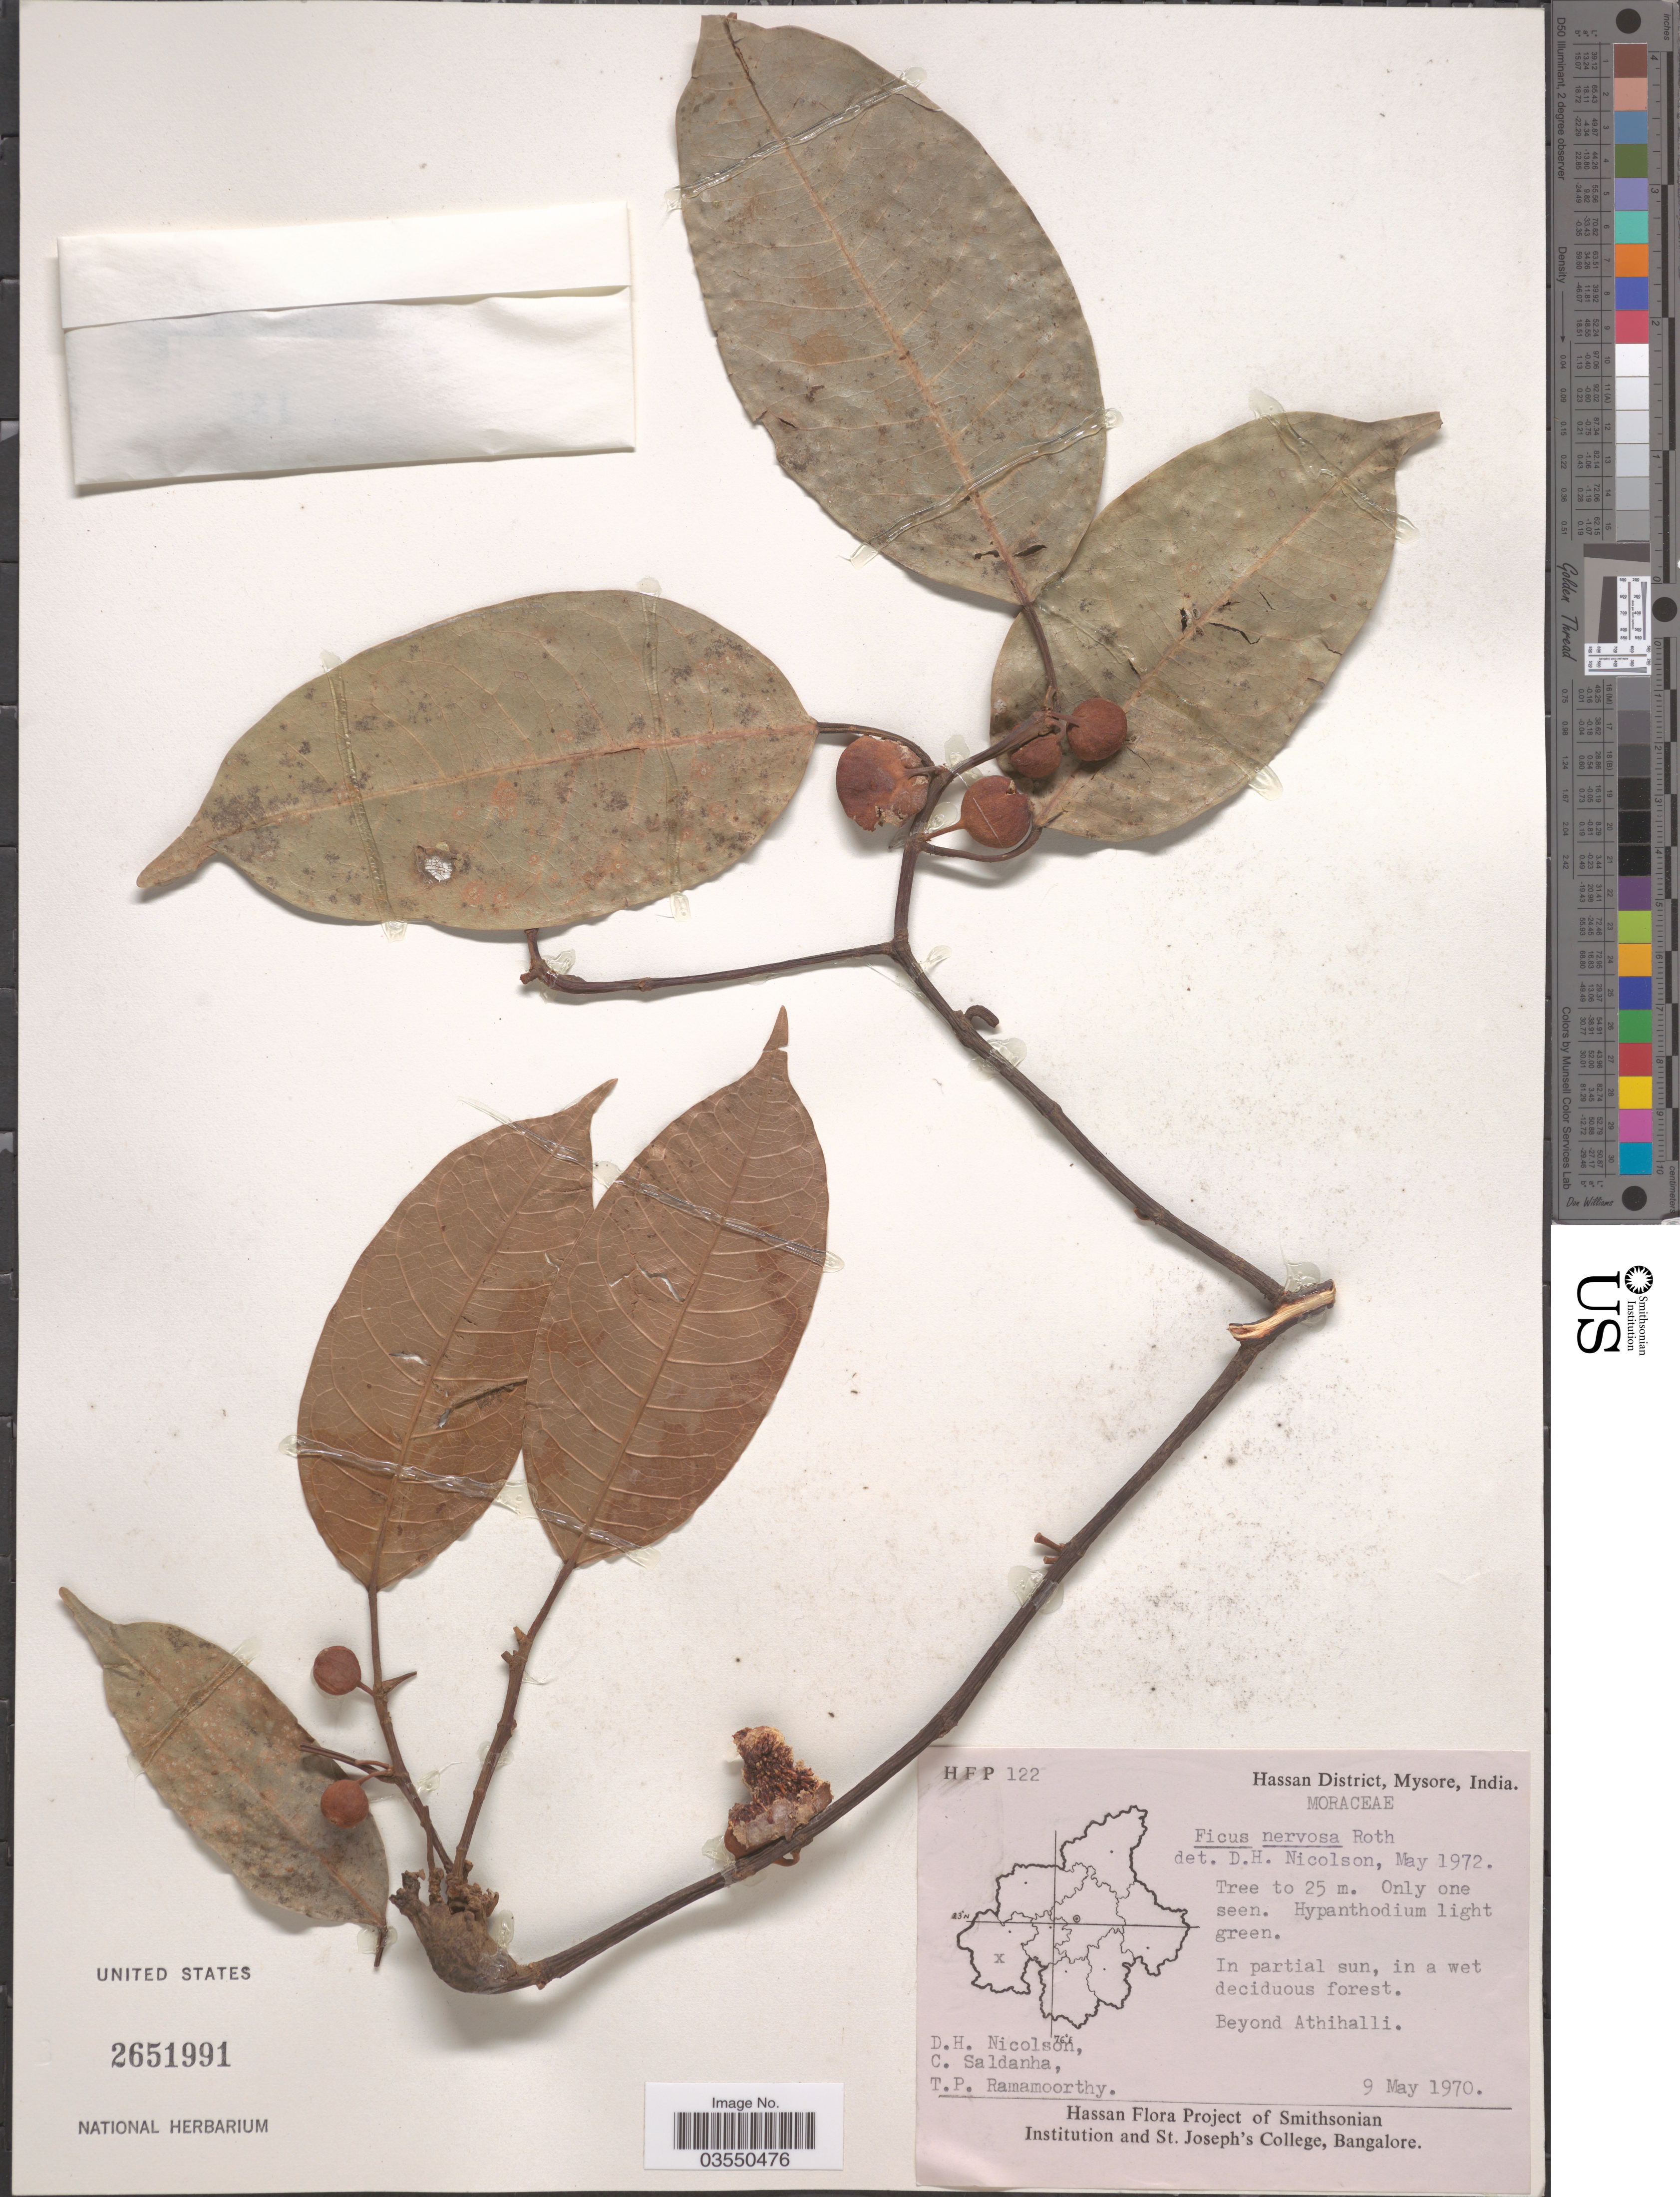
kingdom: Plantae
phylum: Tracheophyta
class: Magnoliopsida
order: Rosales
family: Moraceae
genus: Ficus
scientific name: Ficus nervosa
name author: B. Heyne & Roth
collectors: D. H. Nicolson, C. Saldanha & T. P. Ramamoorthy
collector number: HFP 122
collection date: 1970-05-09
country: India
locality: Hassan District, Mysore. Beyond Athihalli.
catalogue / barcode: US 2651991